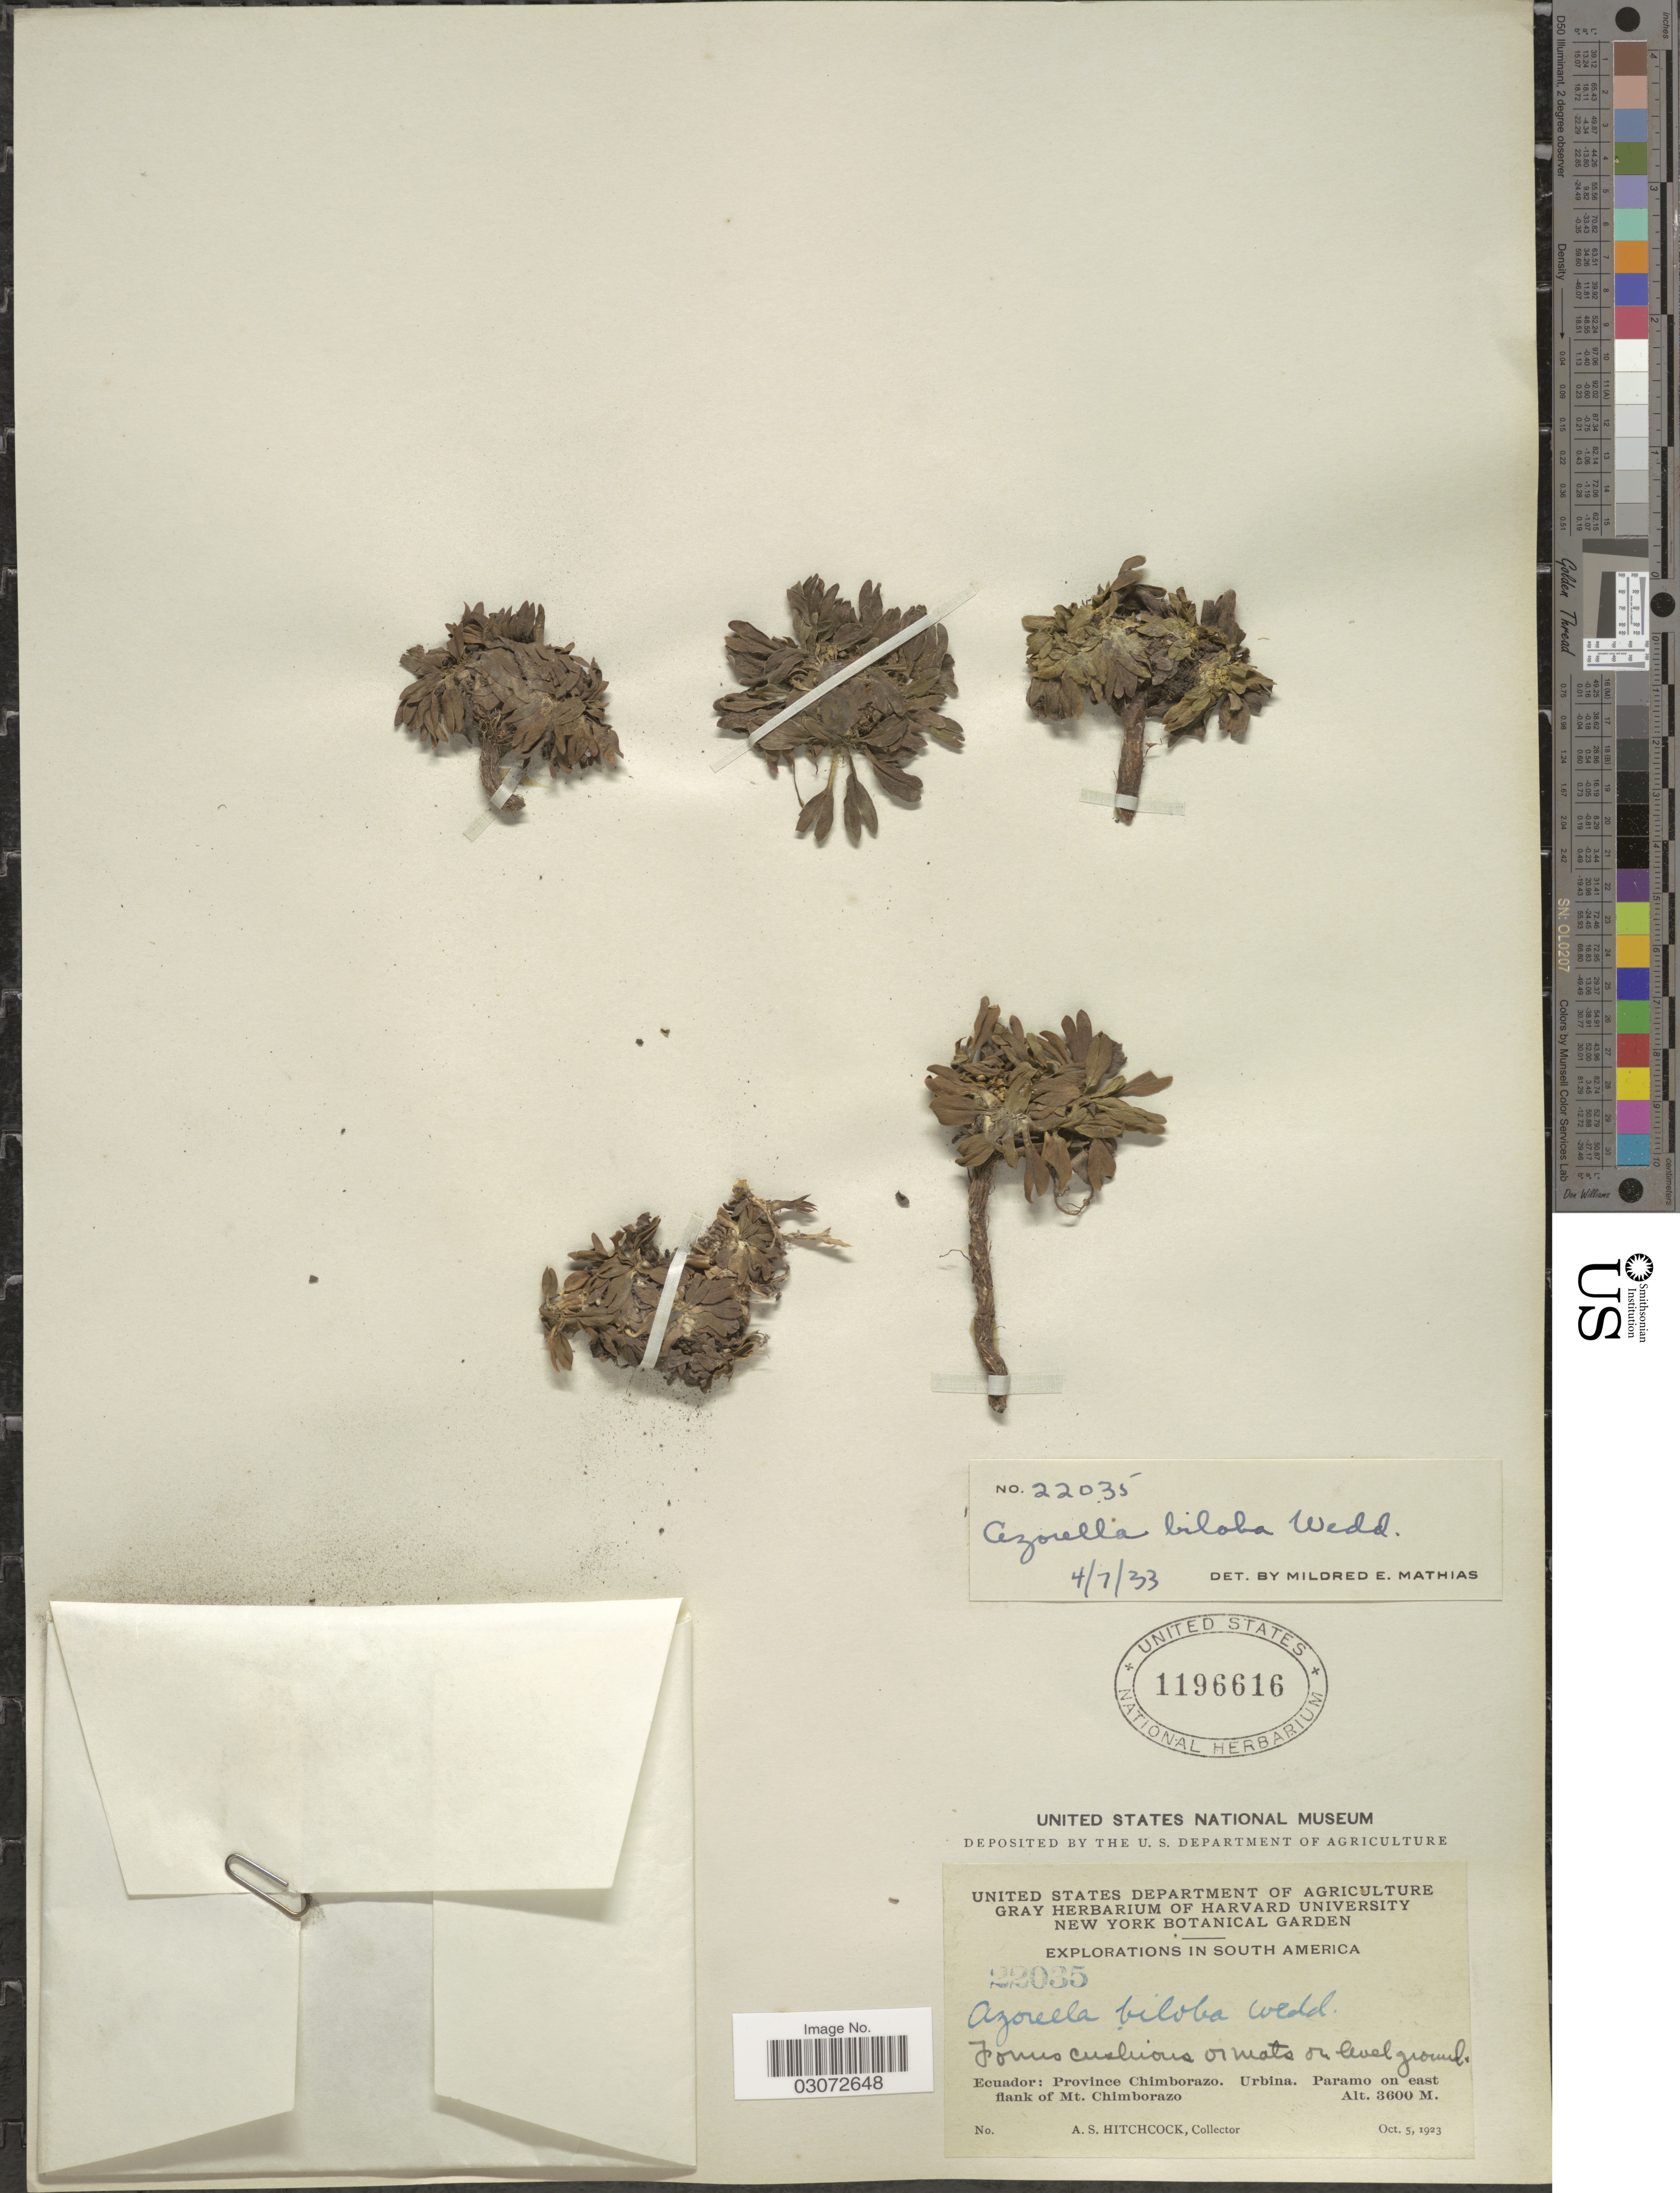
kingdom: Plantae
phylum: Tracheophyta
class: Magnoliopsida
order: Apiales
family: Apiaceae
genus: Azorella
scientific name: Azorella biloba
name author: (Schltdl.) Wedd.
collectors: A. S. Hitchcock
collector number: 22035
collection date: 1923-10-05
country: Ecuador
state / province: Chimborazo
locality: Urbina. Paramo on east flank of Mt. Chimborazo.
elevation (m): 3600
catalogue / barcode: US 1196616